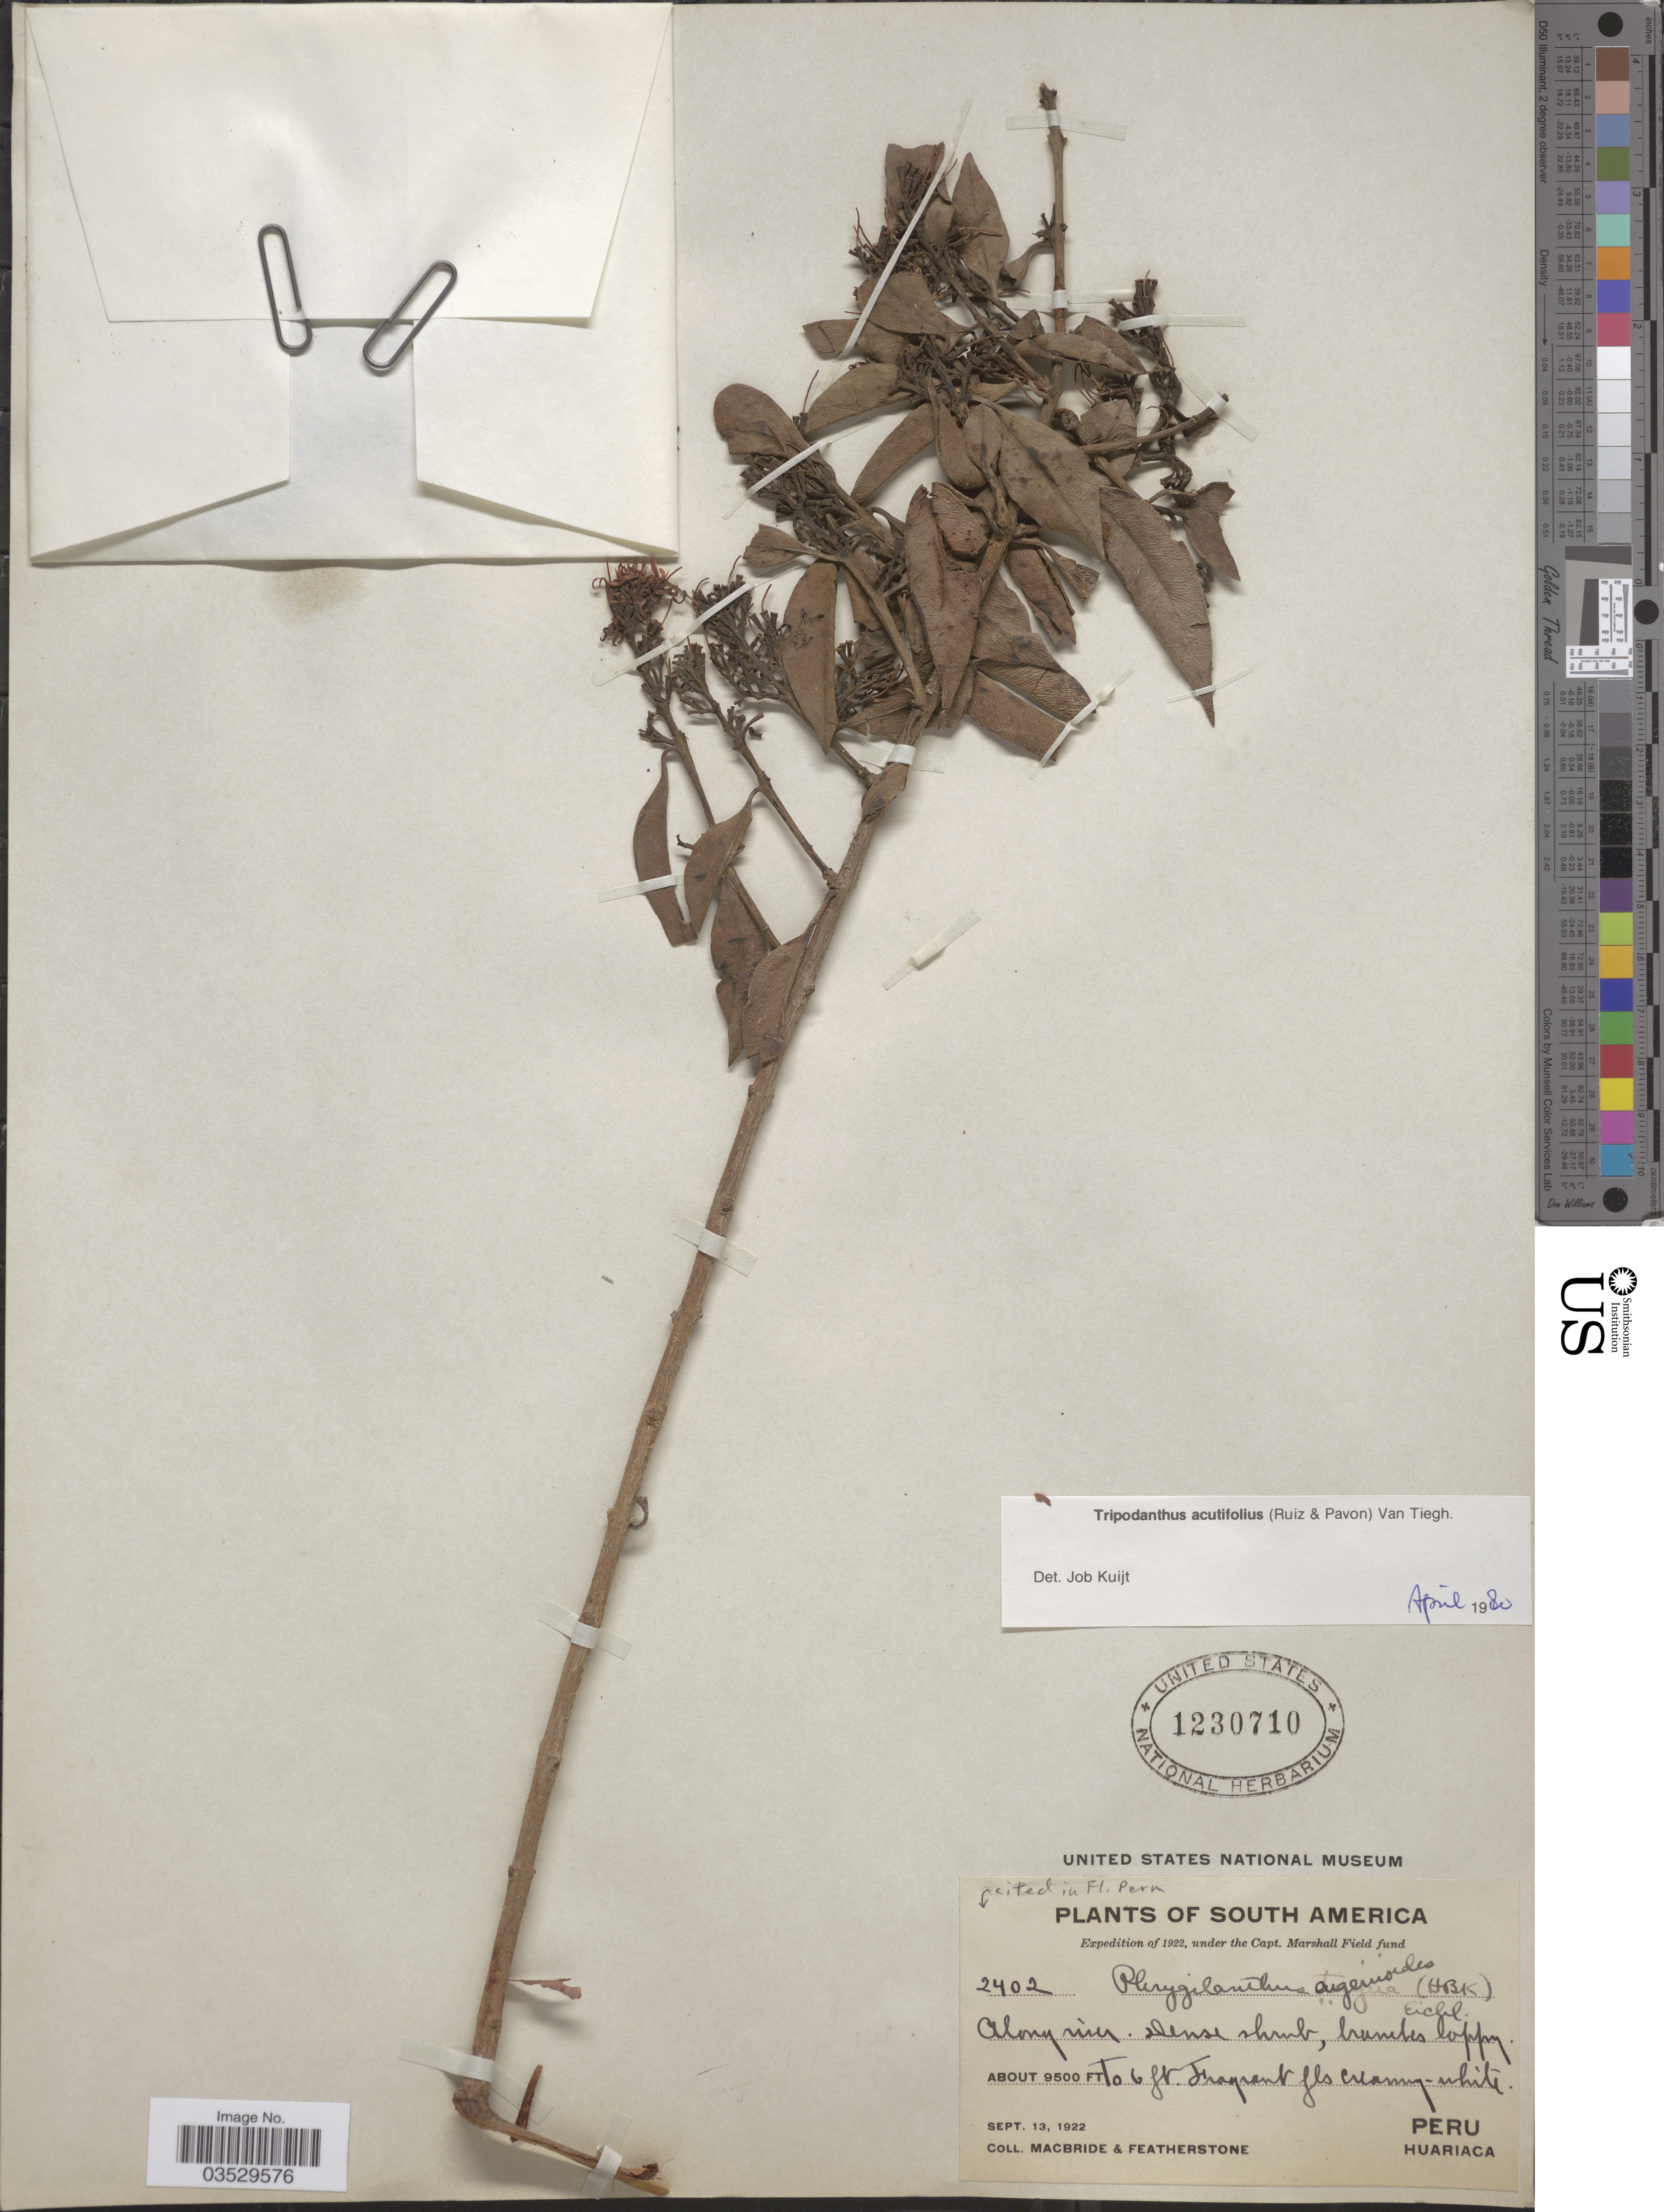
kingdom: Plantae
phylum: Tracheophyta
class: Magnoliopsida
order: Santalales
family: Loranthaceae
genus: Tripodanthus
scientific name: Tripodanthus acutifolius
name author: Tiegh.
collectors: Macbride, -- & -. Featherstone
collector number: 2402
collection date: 1922-09-13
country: Peru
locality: Huariaca.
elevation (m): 2896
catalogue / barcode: US 1230710